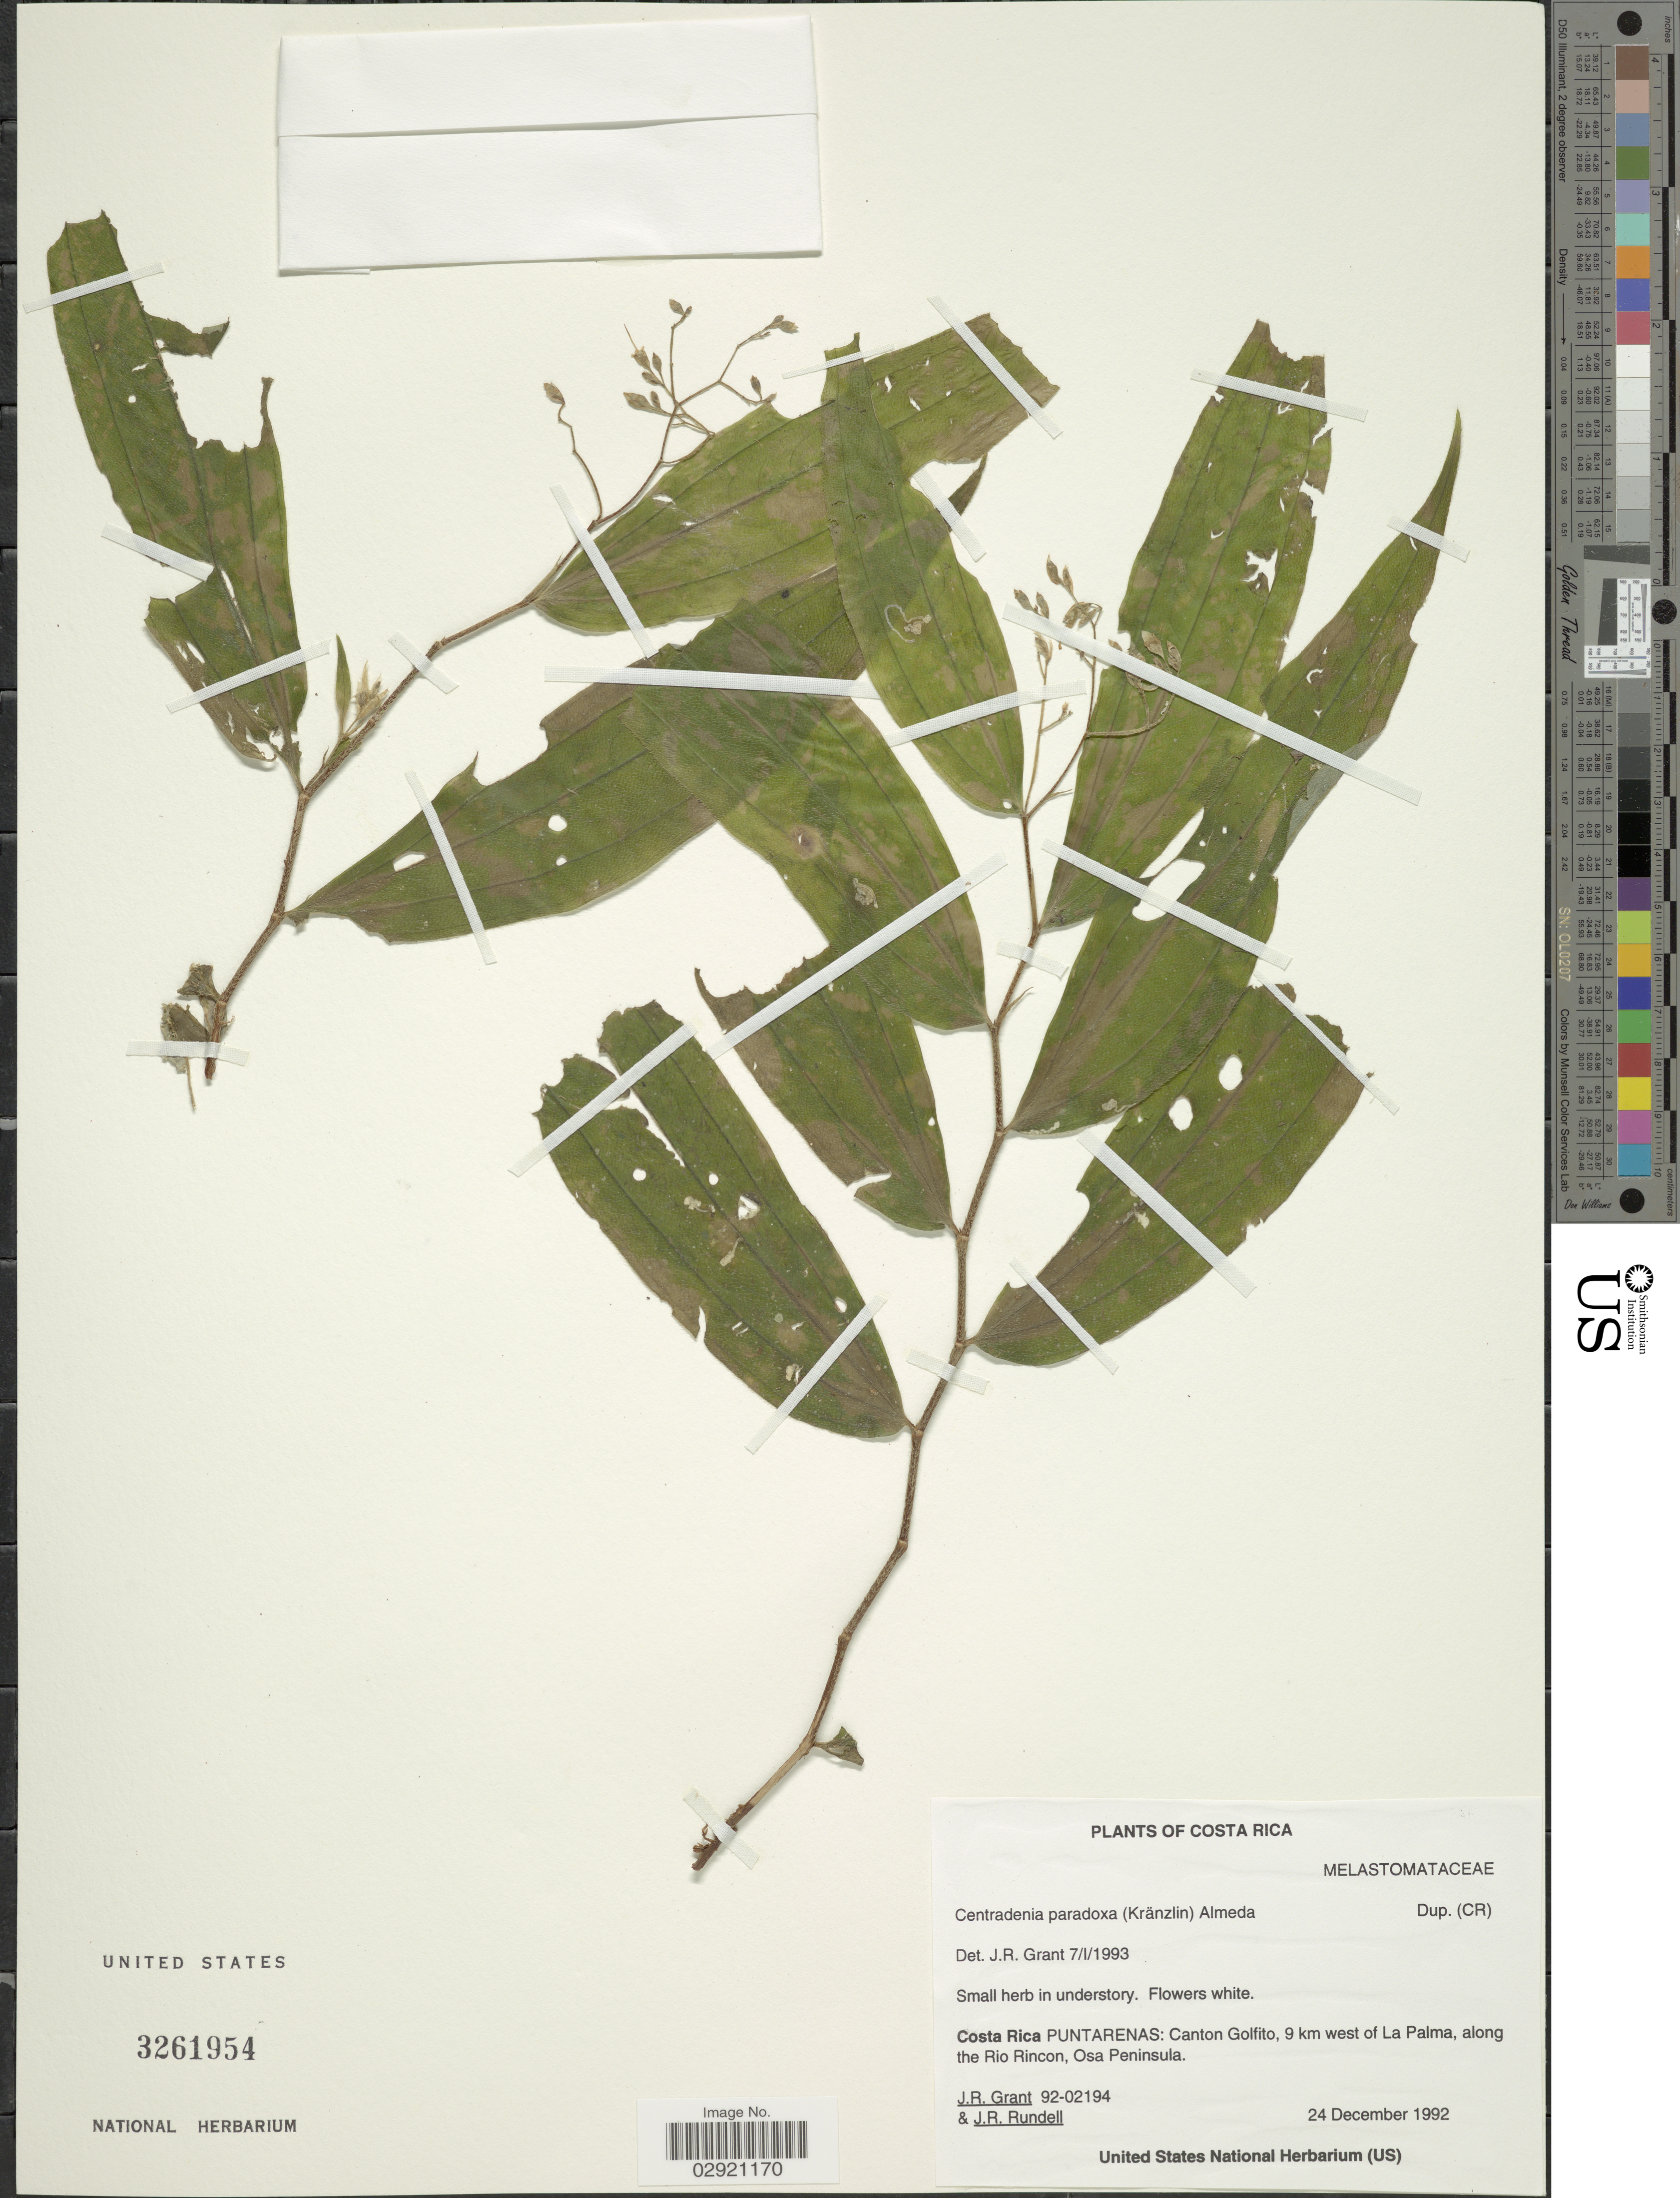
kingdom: Plantae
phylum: Tracheophyta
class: Magnoliopsida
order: Myrtales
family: Melastomataceae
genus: Centradenia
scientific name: Centradenia paradoxa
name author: (Kraenzl.) Almeda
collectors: J. Grant & J. R. Rundell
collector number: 92-02194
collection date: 1992-12-24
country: Costa Rica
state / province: Puntarenas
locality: Canton Golfito, 9 km west of La Palma, along the Rio Rincon, Osa Peninsula.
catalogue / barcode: US 3261954